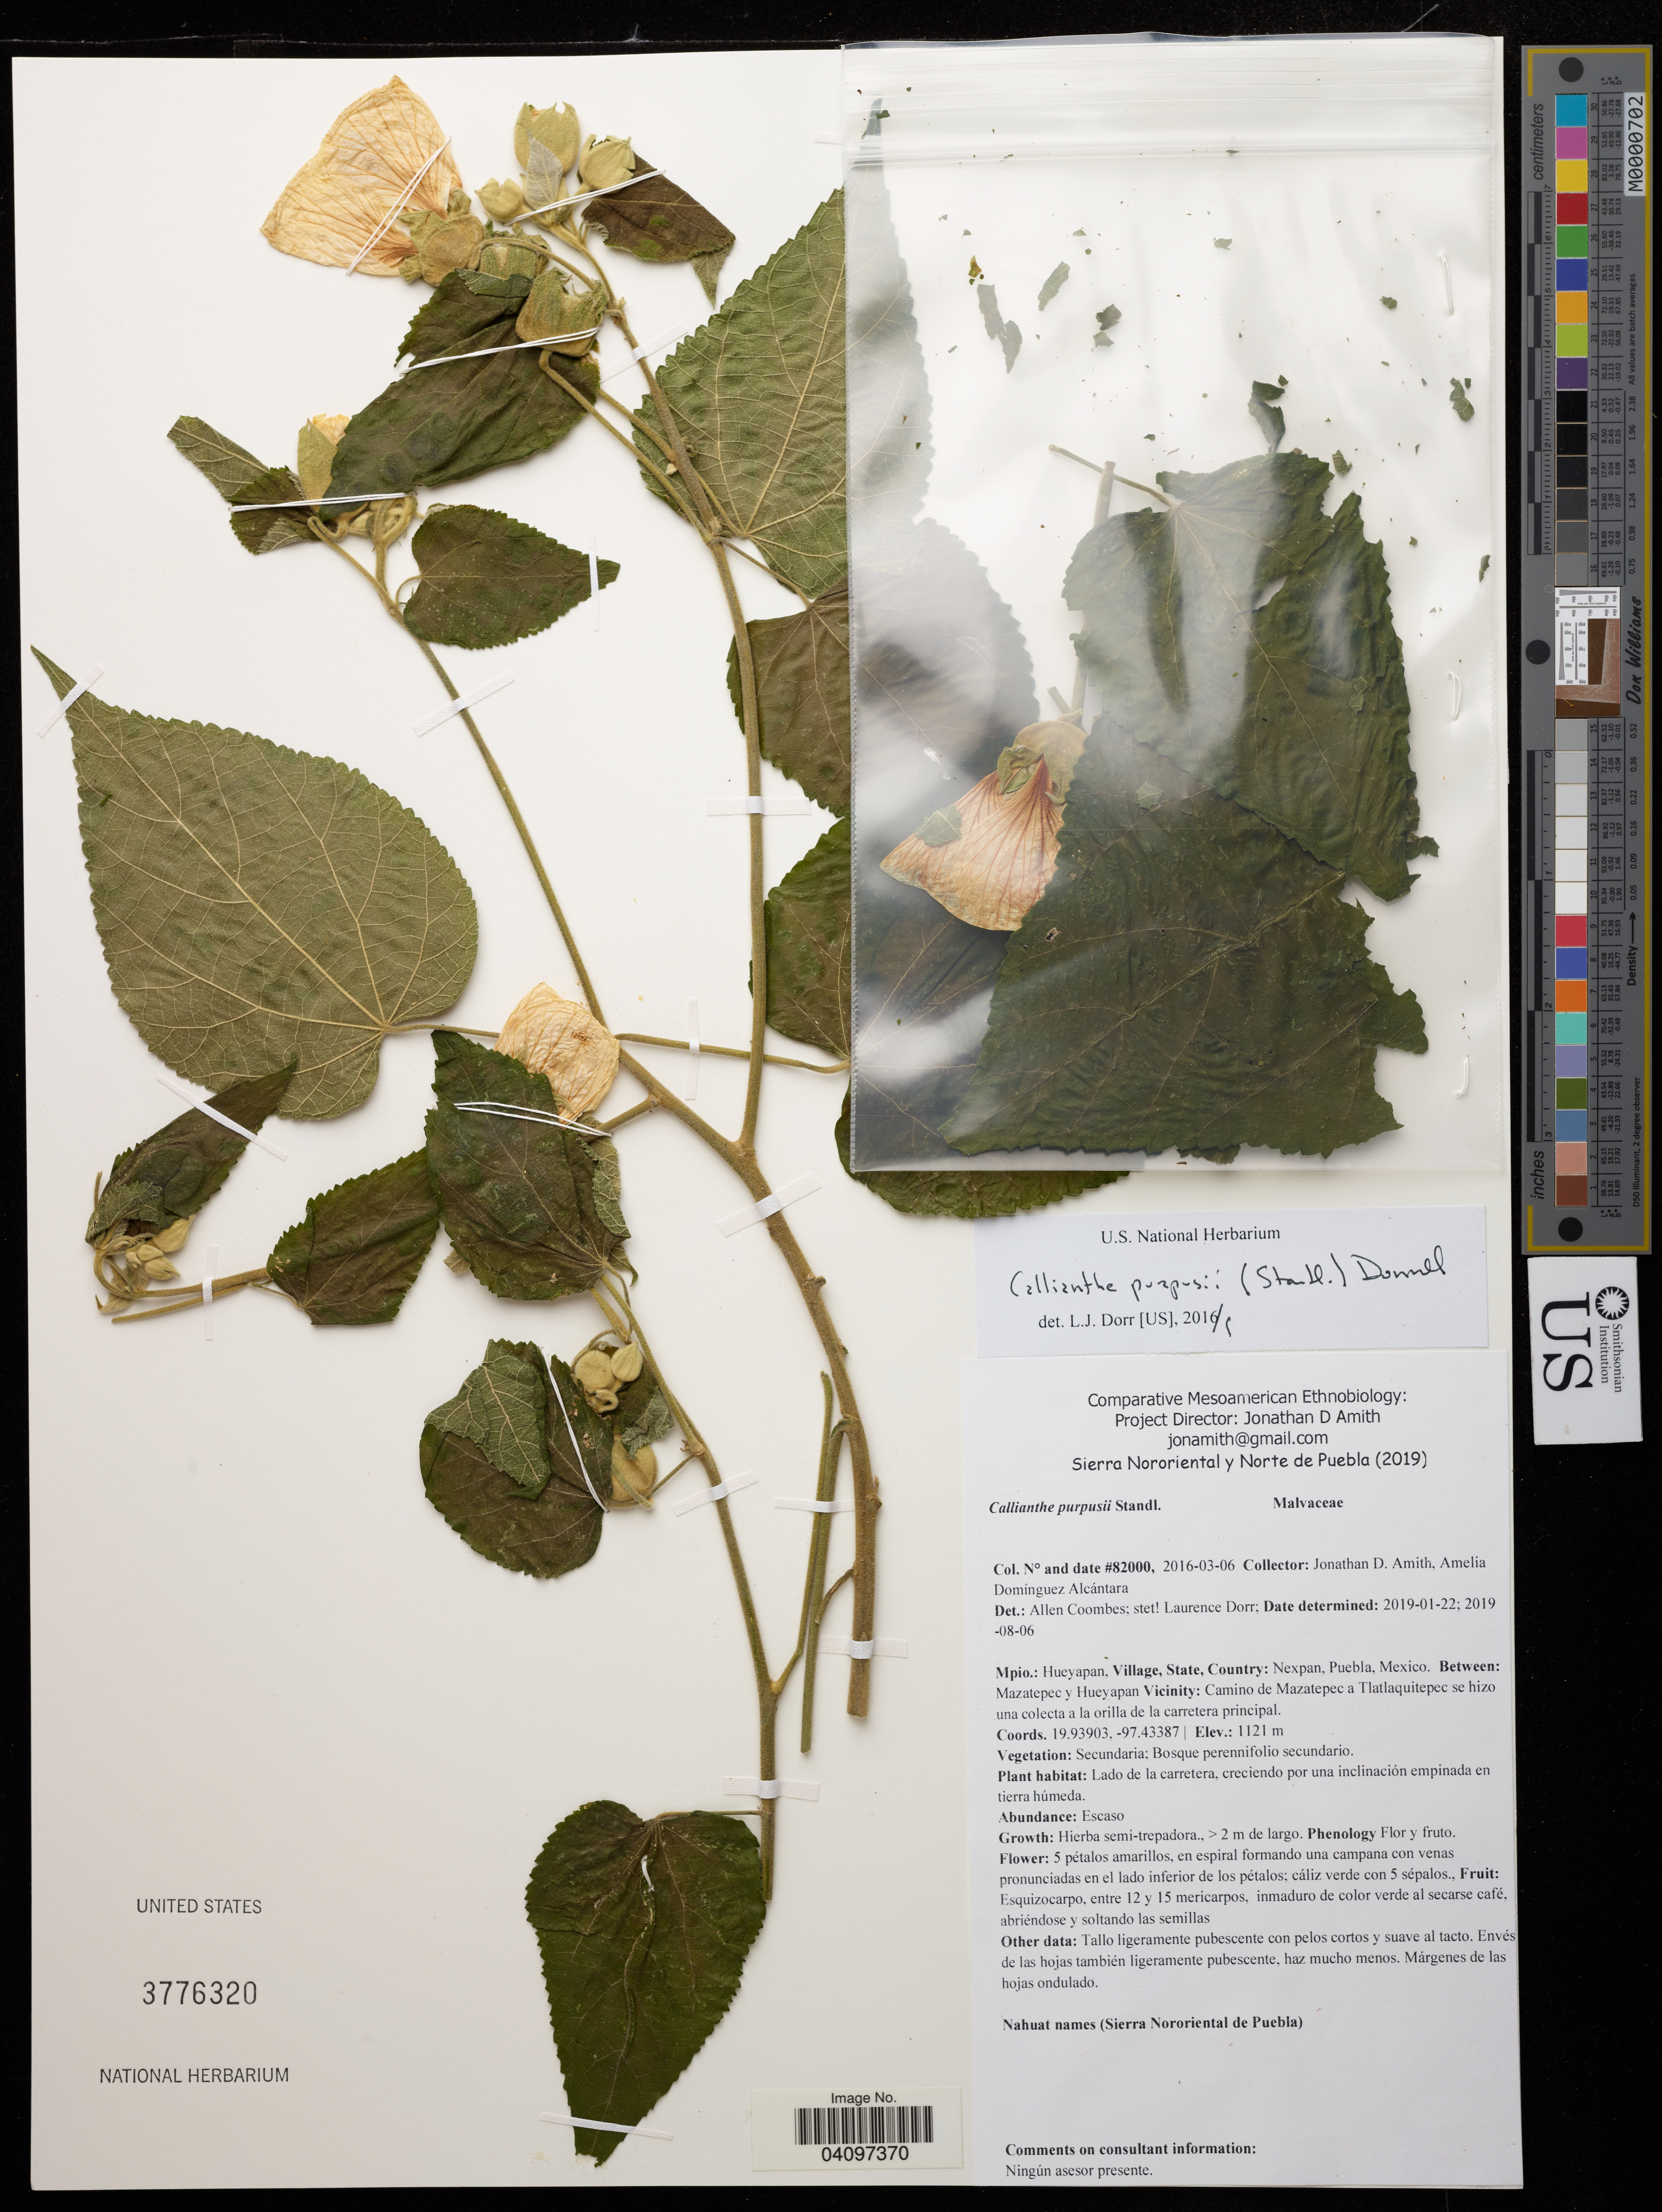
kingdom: Plantae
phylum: Tracheophyta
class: Magnoliopsida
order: Malvales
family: Malvaceae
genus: Callianthe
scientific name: Callianthe purpusii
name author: (Standl.) Donnell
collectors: J. D. Amith & A. Alcántara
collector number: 82000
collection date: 2016-06-03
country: Mexico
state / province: Puebla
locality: Mpio.: Hueyapan, Village, State, Country: Nexpan, Between: Mazatepec y Hueyapan Vicinity: Camino de Mazatepec a Tlatlaquitepec se hizo una colecta a la orilla de la carretera principal.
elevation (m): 1121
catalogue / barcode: US 3776320